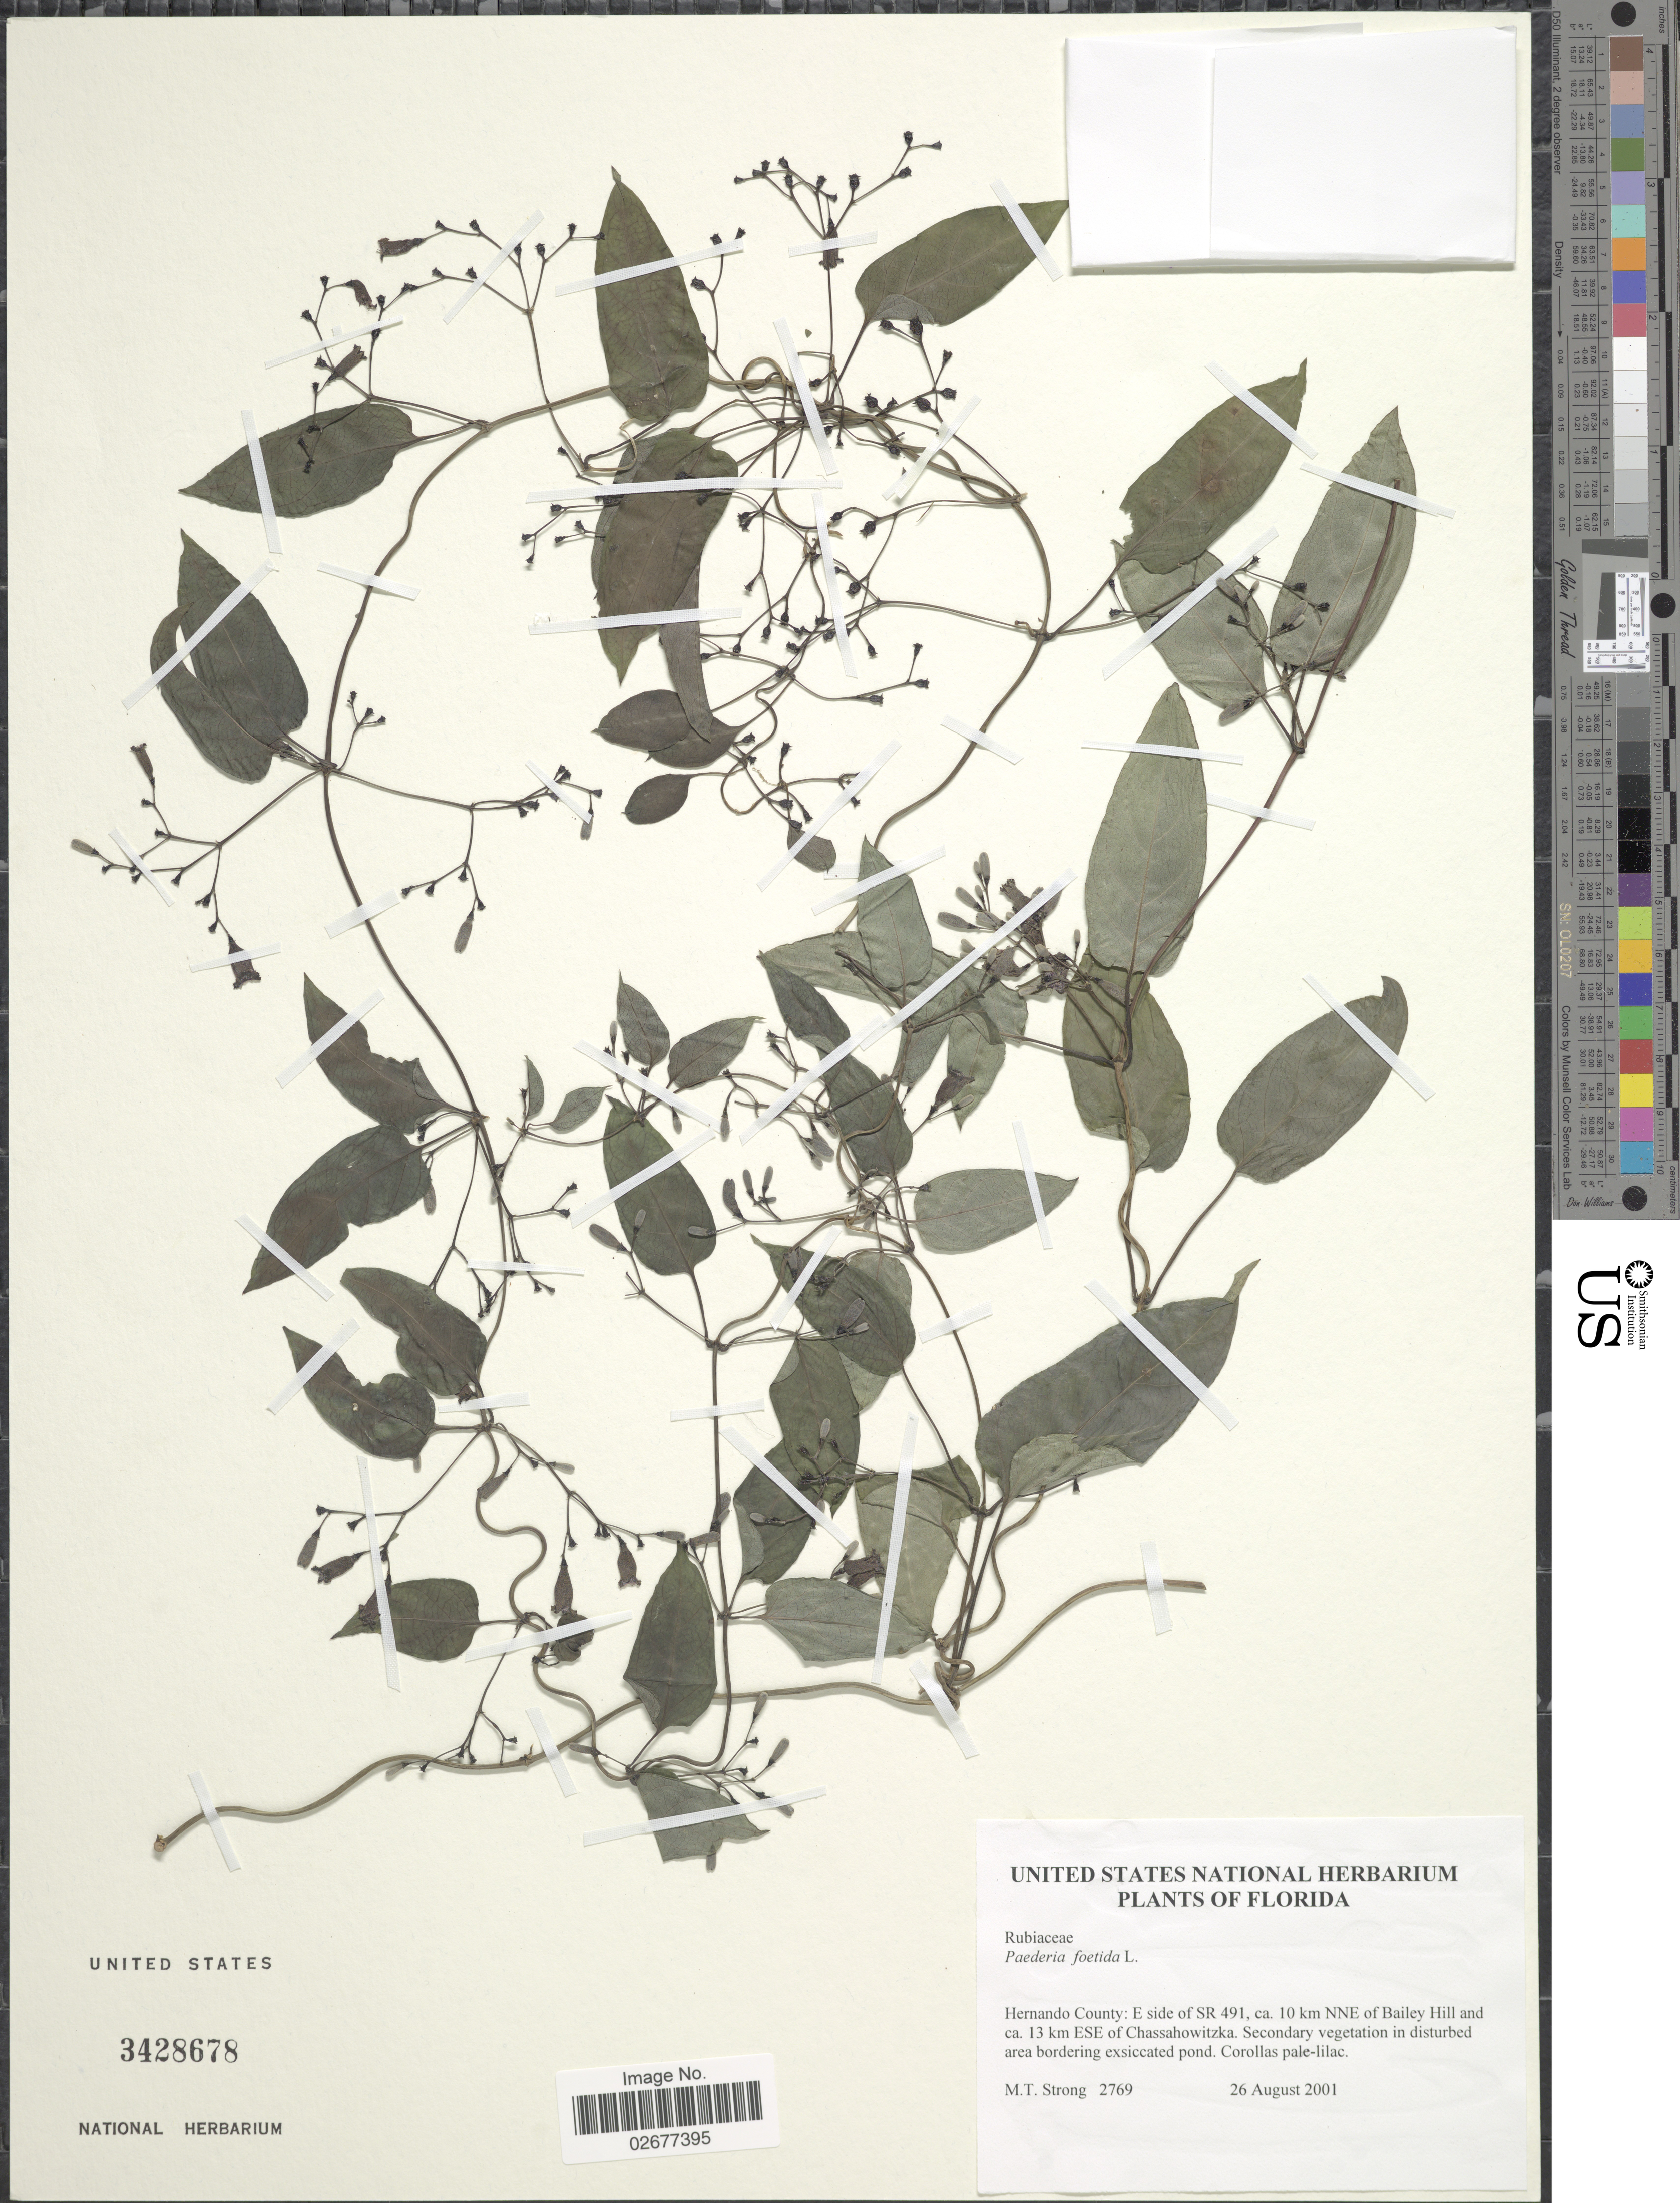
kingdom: Plantae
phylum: Tracheophyta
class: Magnoliopsida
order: Gentianales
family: Rubiaceae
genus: Paederia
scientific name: Paederia foetida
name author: L.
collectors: M. T. Strong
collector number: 2769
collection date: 2001-08-26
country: United States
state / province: Florida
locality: Hernando County: E side of SR 491, ca. 10 km NNE of Bailey Hill and ca. 13 km ESE of Chassahowitzka.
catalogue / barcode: US 3428678